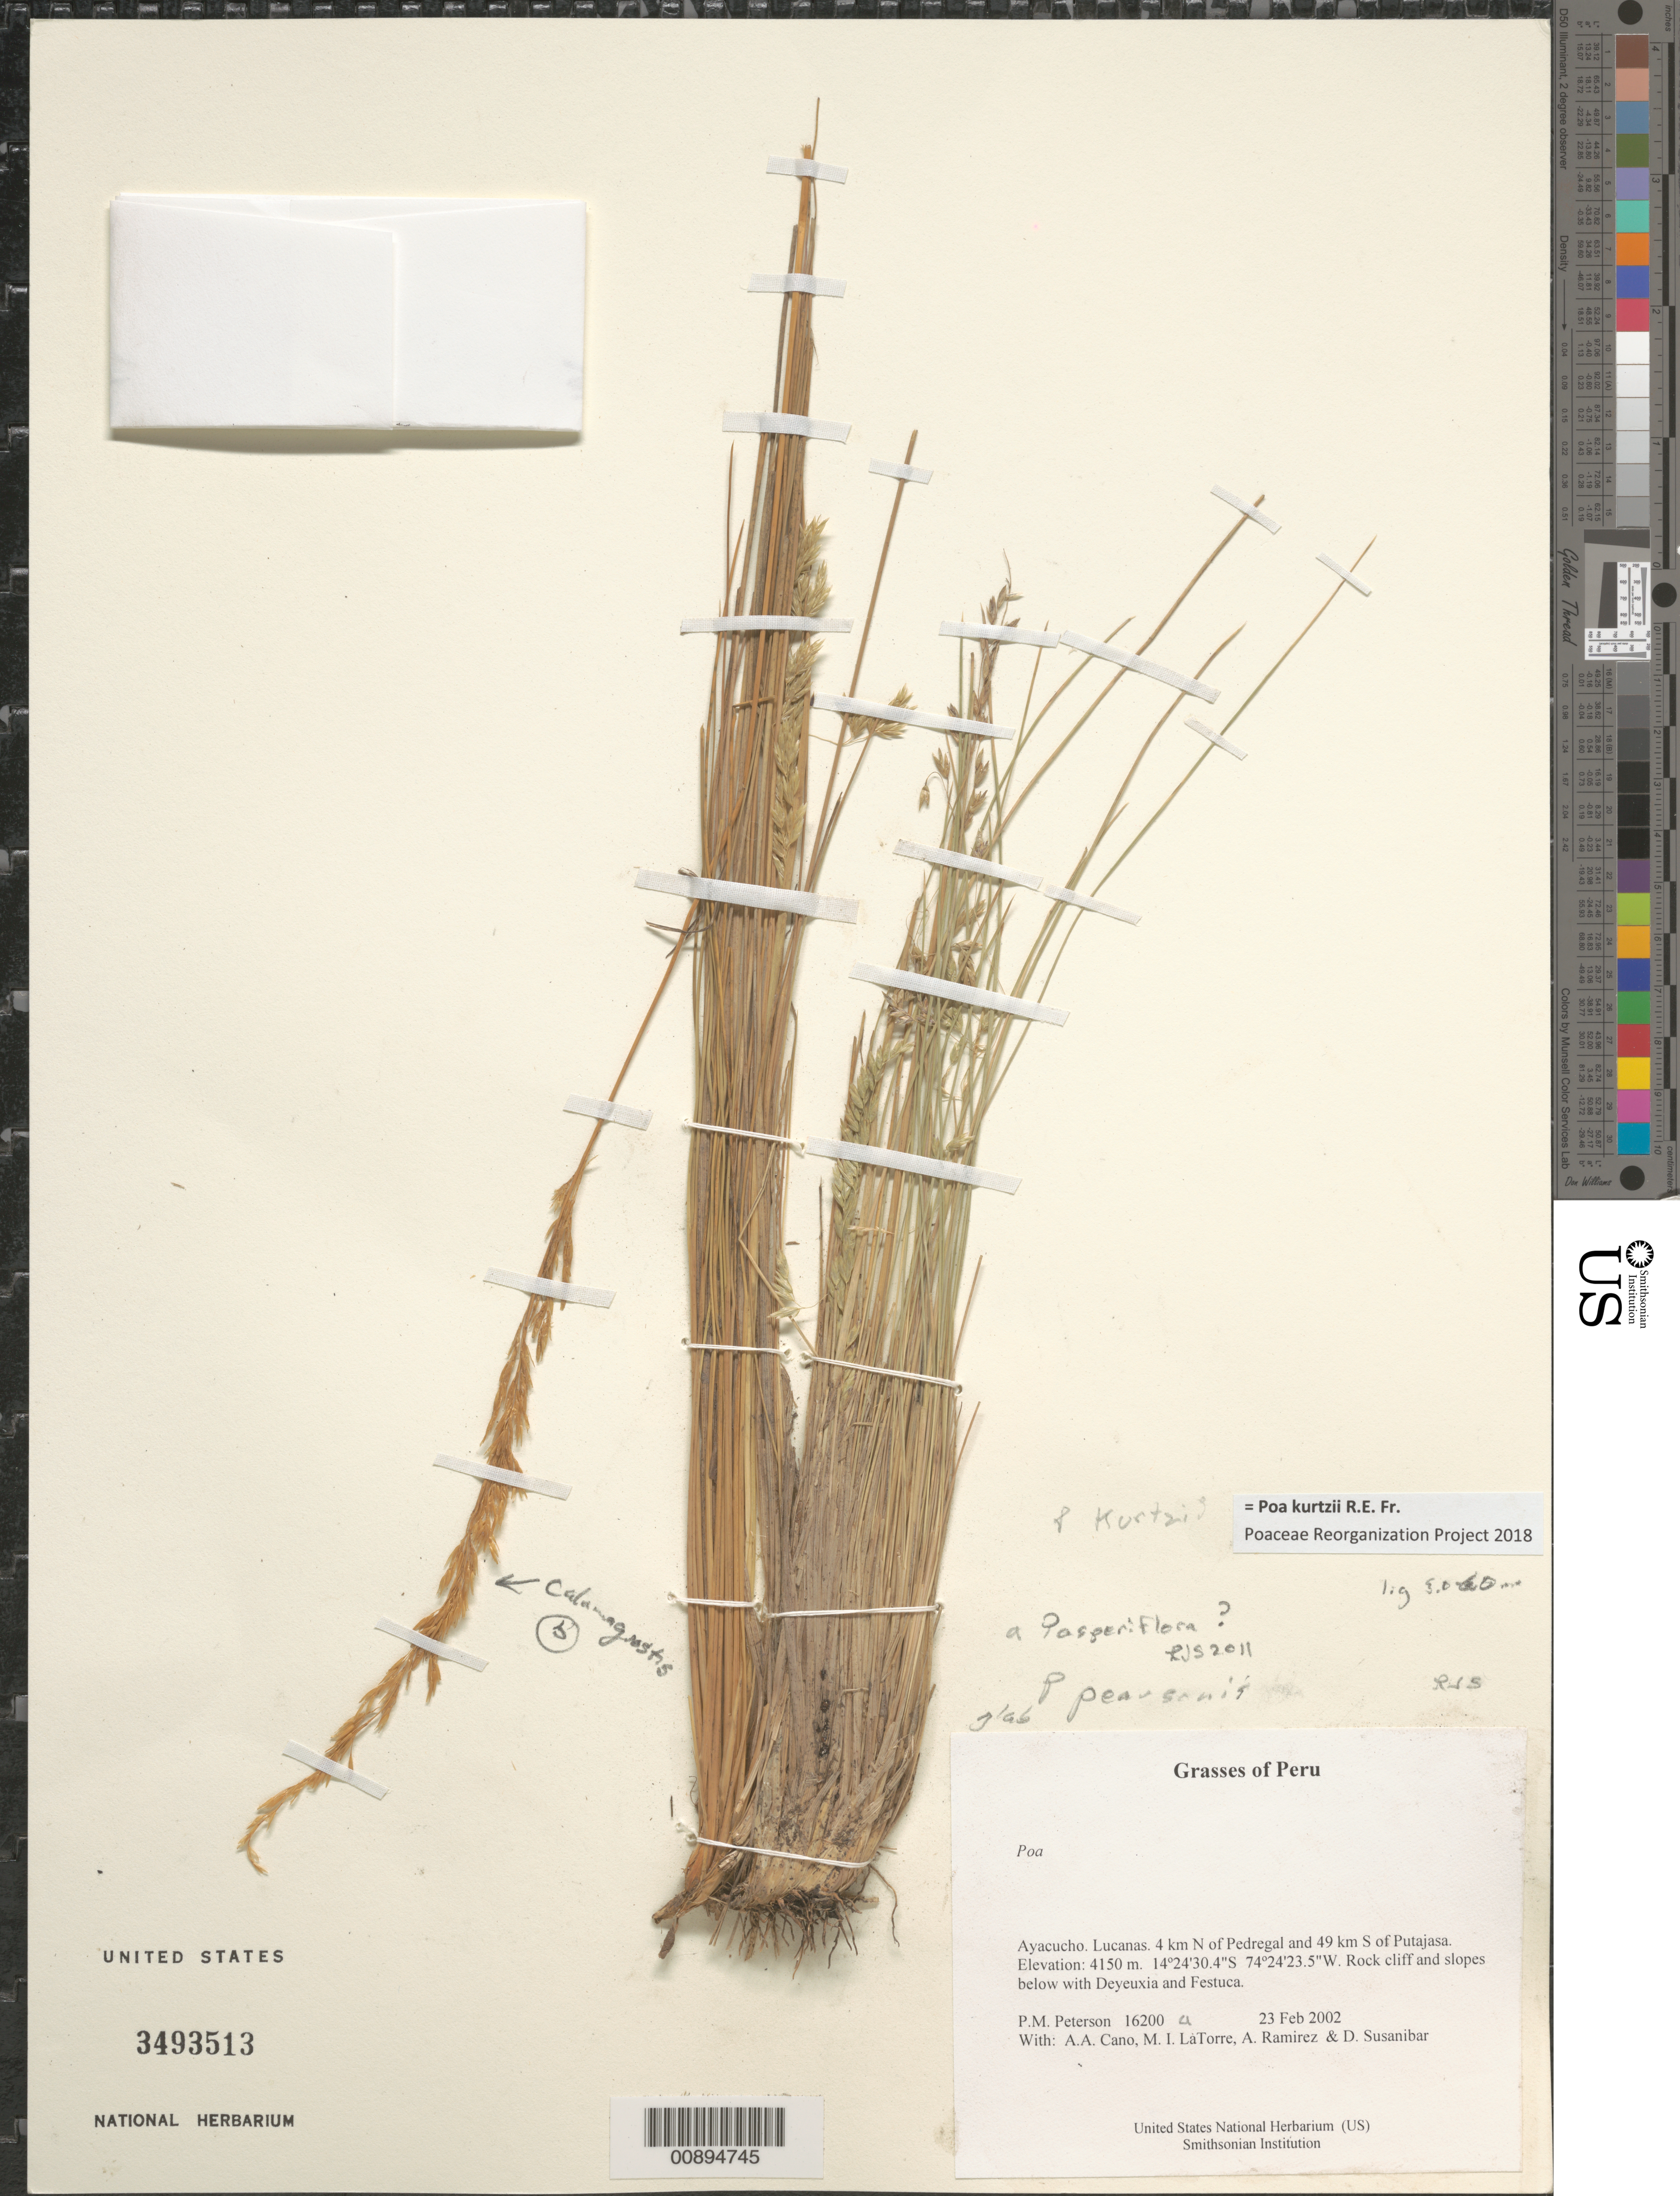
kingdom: Plantae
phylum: Tracheophyta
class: Liliopsida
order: Poales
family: Poaceae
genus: Poa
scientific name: Poa kurtzii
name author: R.E. Fr.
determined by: Poaceae Reorganization Project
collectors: P. M. Peterson, A. Cano, M. I. La Torre, A. Ramírez & D. Susanibar Cruz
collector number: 16200a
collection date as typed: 23 Feb 2002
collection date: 2002-02-23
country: Peru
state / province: Ayacucho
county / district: Lucanas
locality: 4 km N of Pedregal and 49 km S of Putajasa.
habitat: Rock cliff and slopes below with ~Deyeuxia and Festuca~.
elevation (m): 4150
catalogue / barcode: US 3493513-2